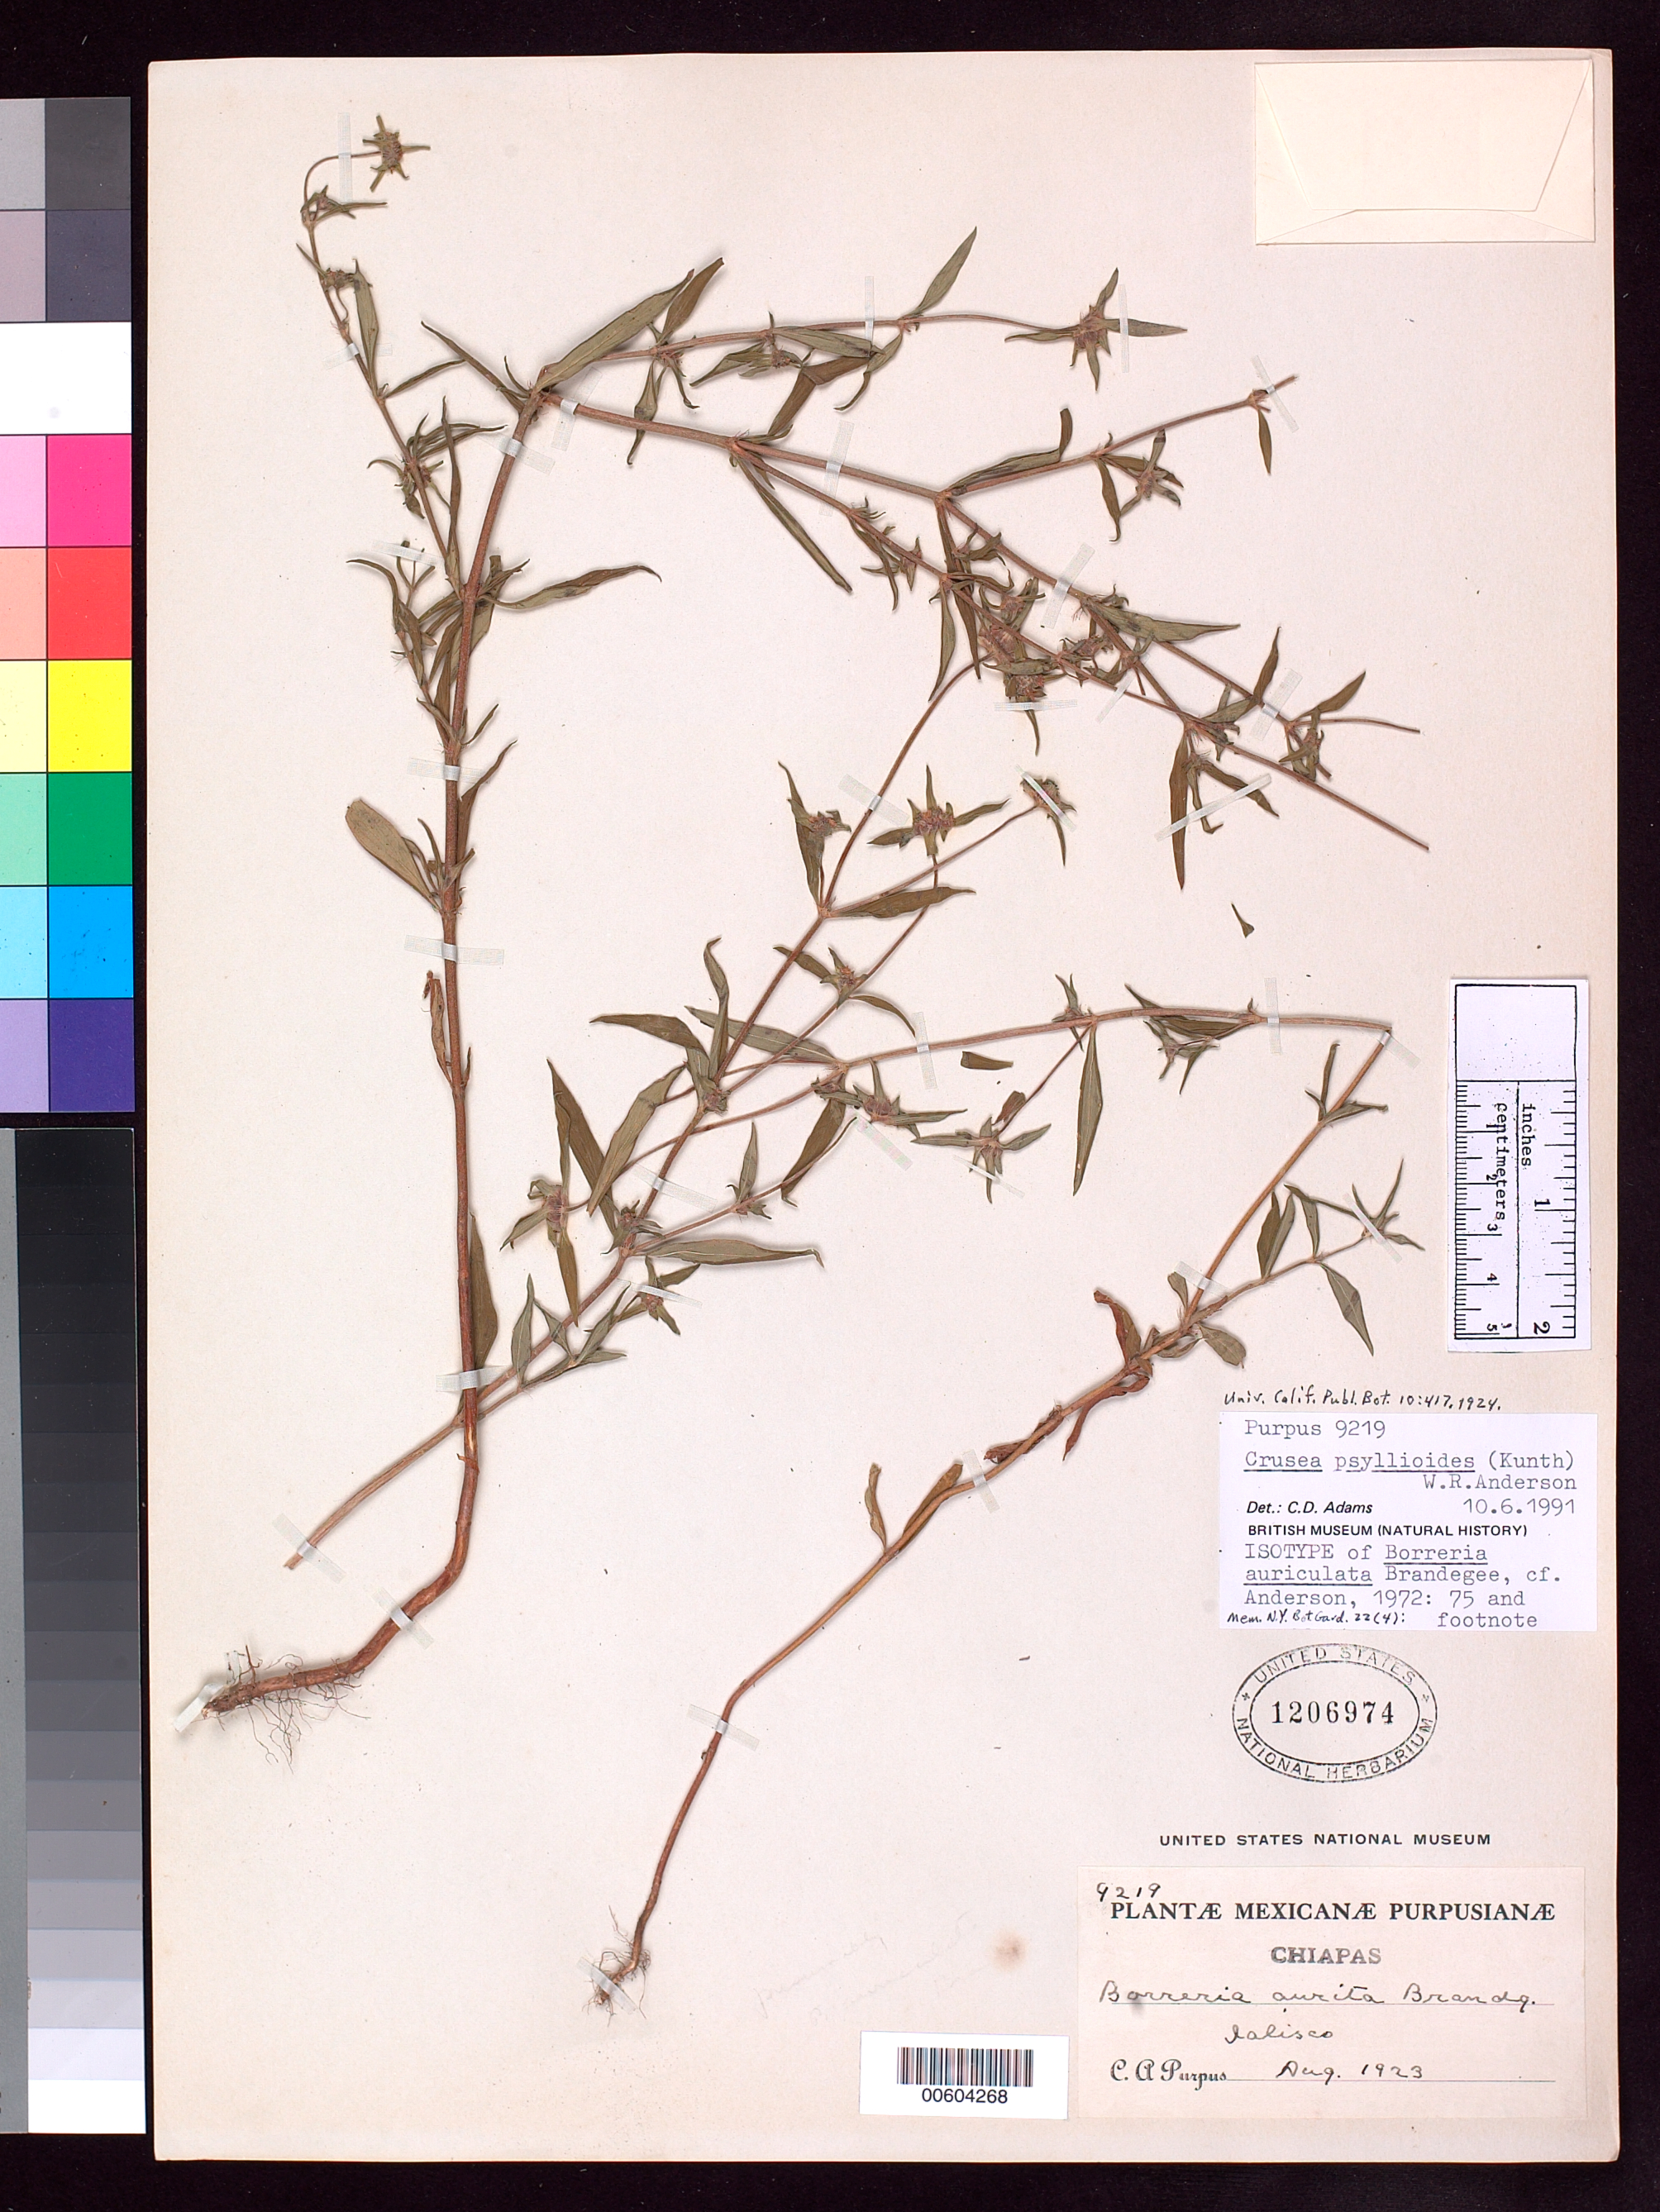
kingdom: Plantae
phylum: Tracheophyta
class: Magnoliopsida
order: Gentianales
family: Rubiaceae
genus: Borreria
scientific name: Borreria auriculata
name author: Brandegee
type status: Possible Isotype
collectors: C. A. Purpus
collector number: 9219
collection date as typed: Aug 1923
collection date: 1923-08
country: Mexico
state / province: Chiapas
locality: Jalisco.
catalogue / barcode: US 1206974